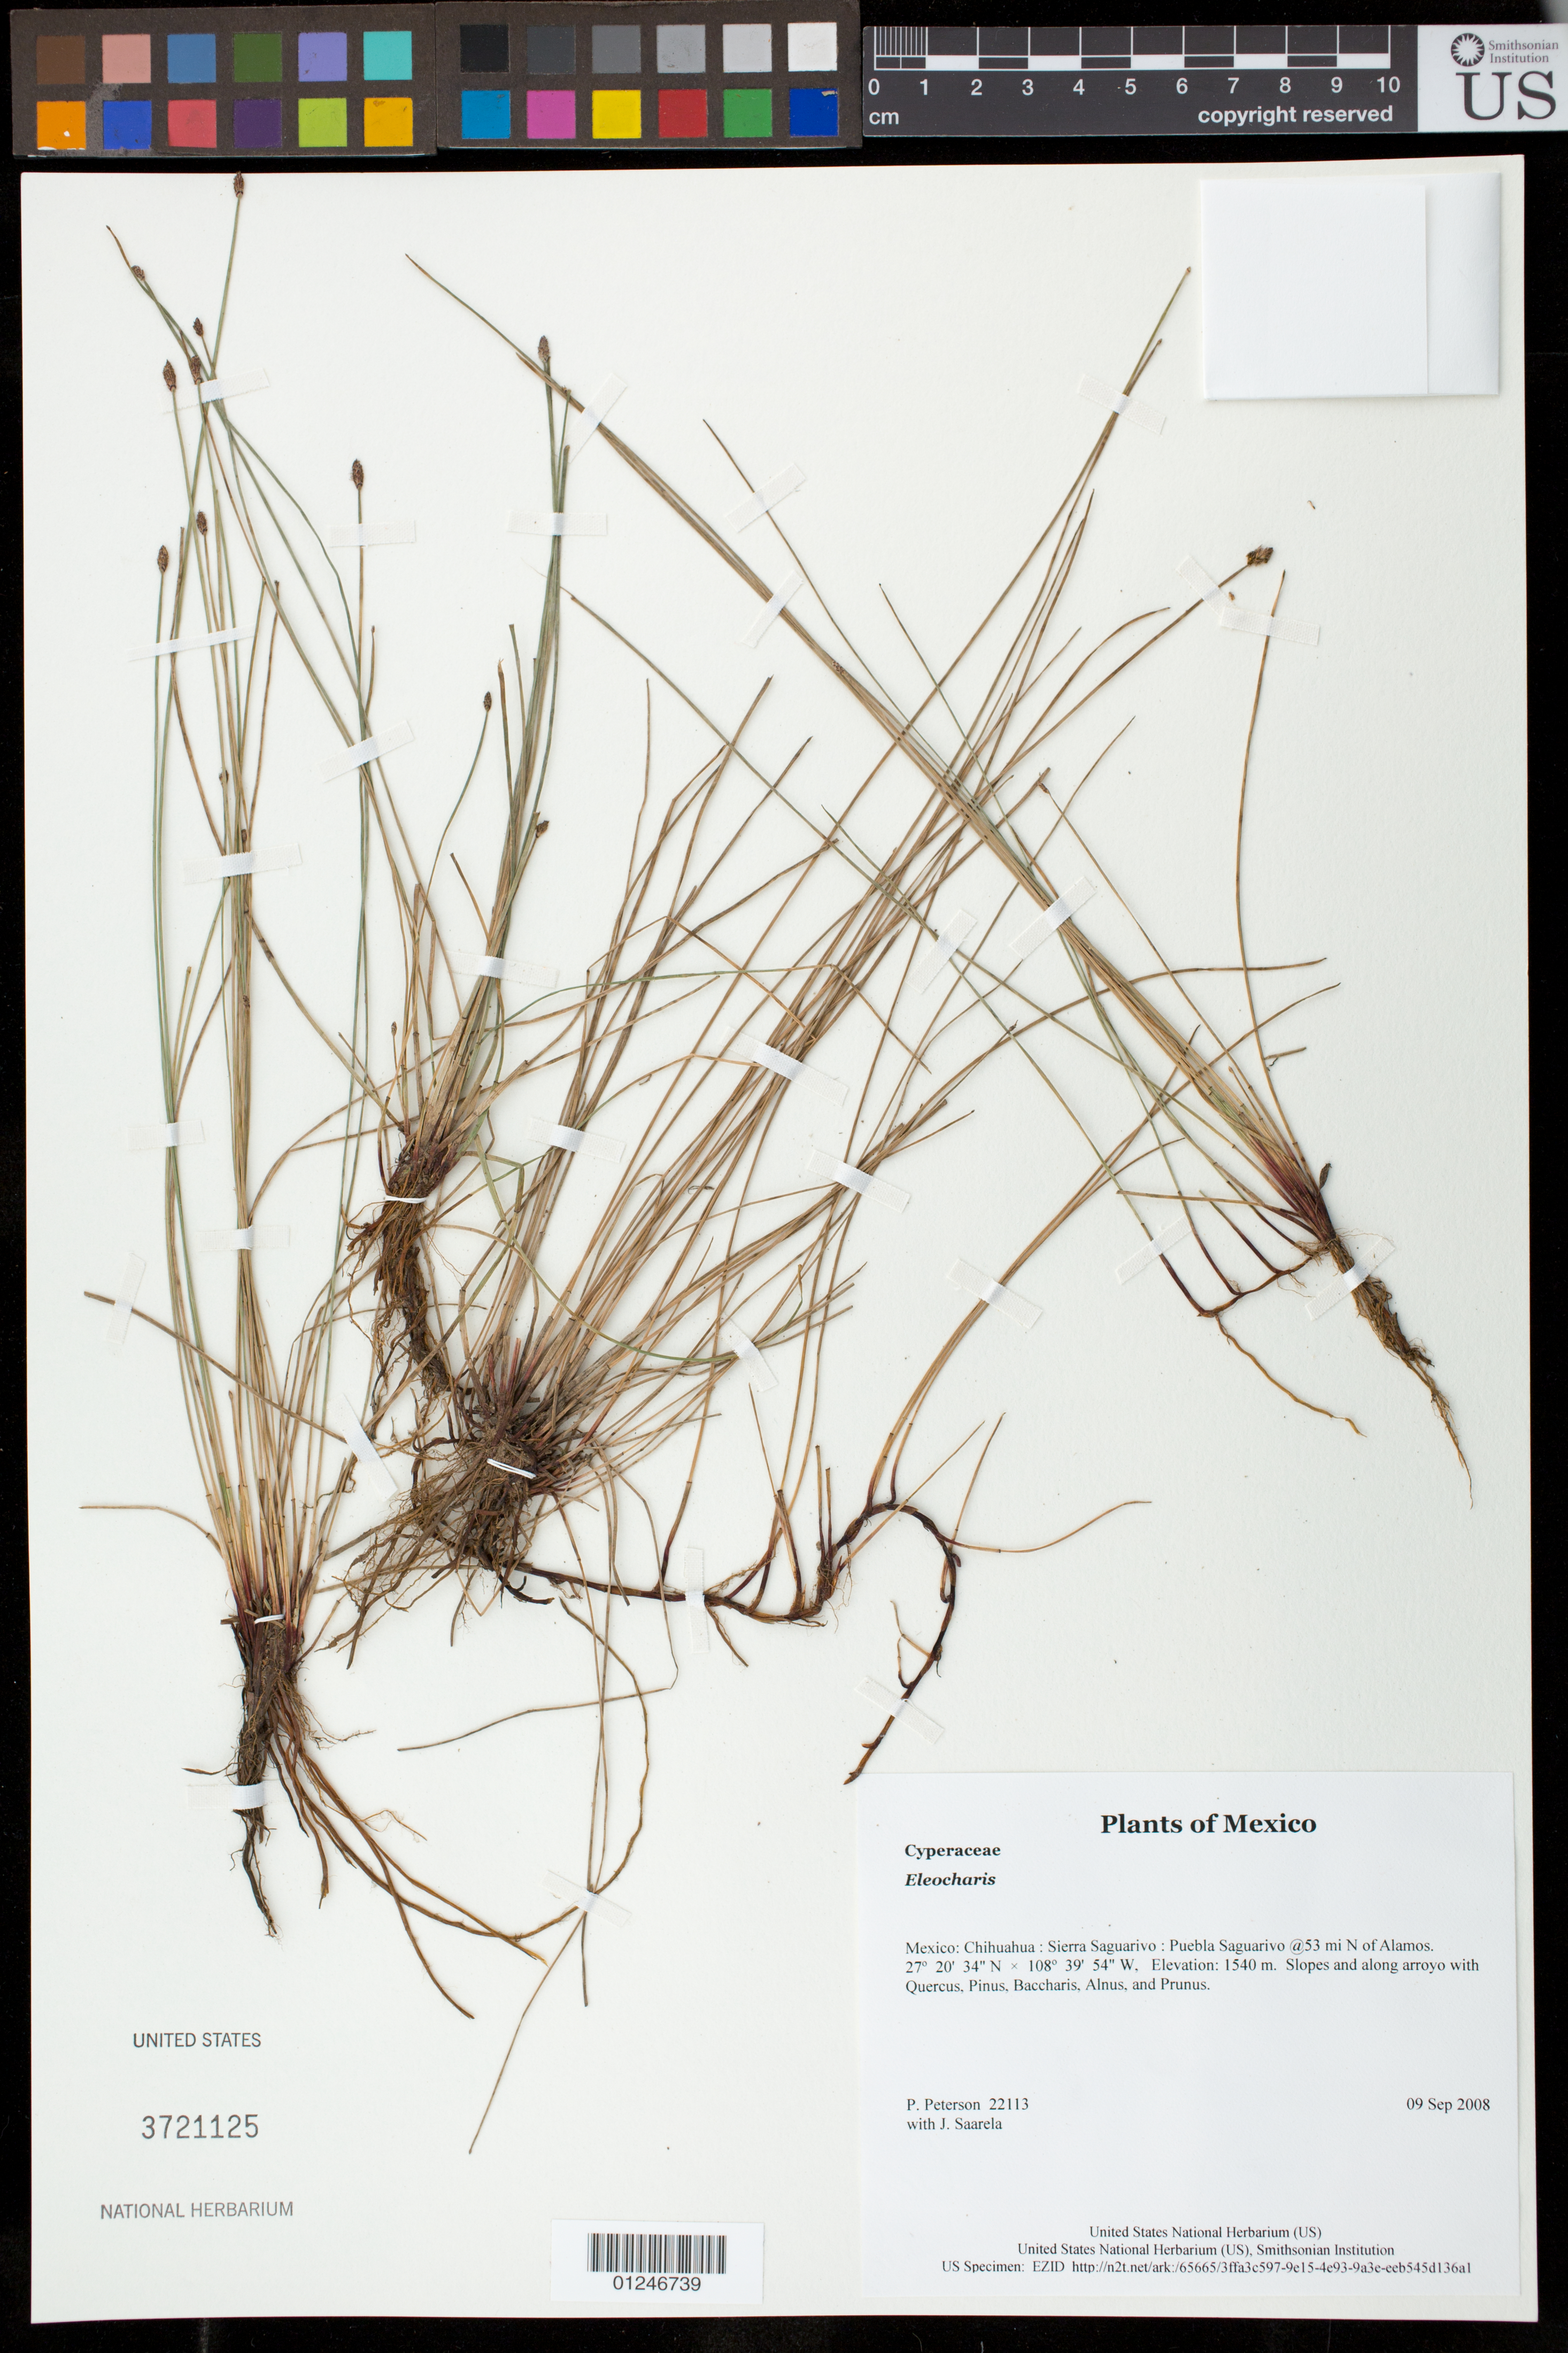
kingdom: Plantae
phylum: Tracheophyta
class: Liliopsida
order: Poales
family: Cyperaceae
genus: Eleocharis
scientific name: Eleocharis sp.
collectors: P. M. Peterson & J. Saarela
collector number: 22113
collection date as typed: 09 Sep 2008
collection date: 2008-09-09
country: Mexico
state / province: Chihuahua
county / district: Sierra Saguarivo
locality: Puebla Saguarivo @53 mi N of Alamos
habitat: Slopes and along arroyo with Quercus, Pinus, Baccharis, Alnus, and Prunus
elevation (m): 1540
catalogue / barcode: US 3721125